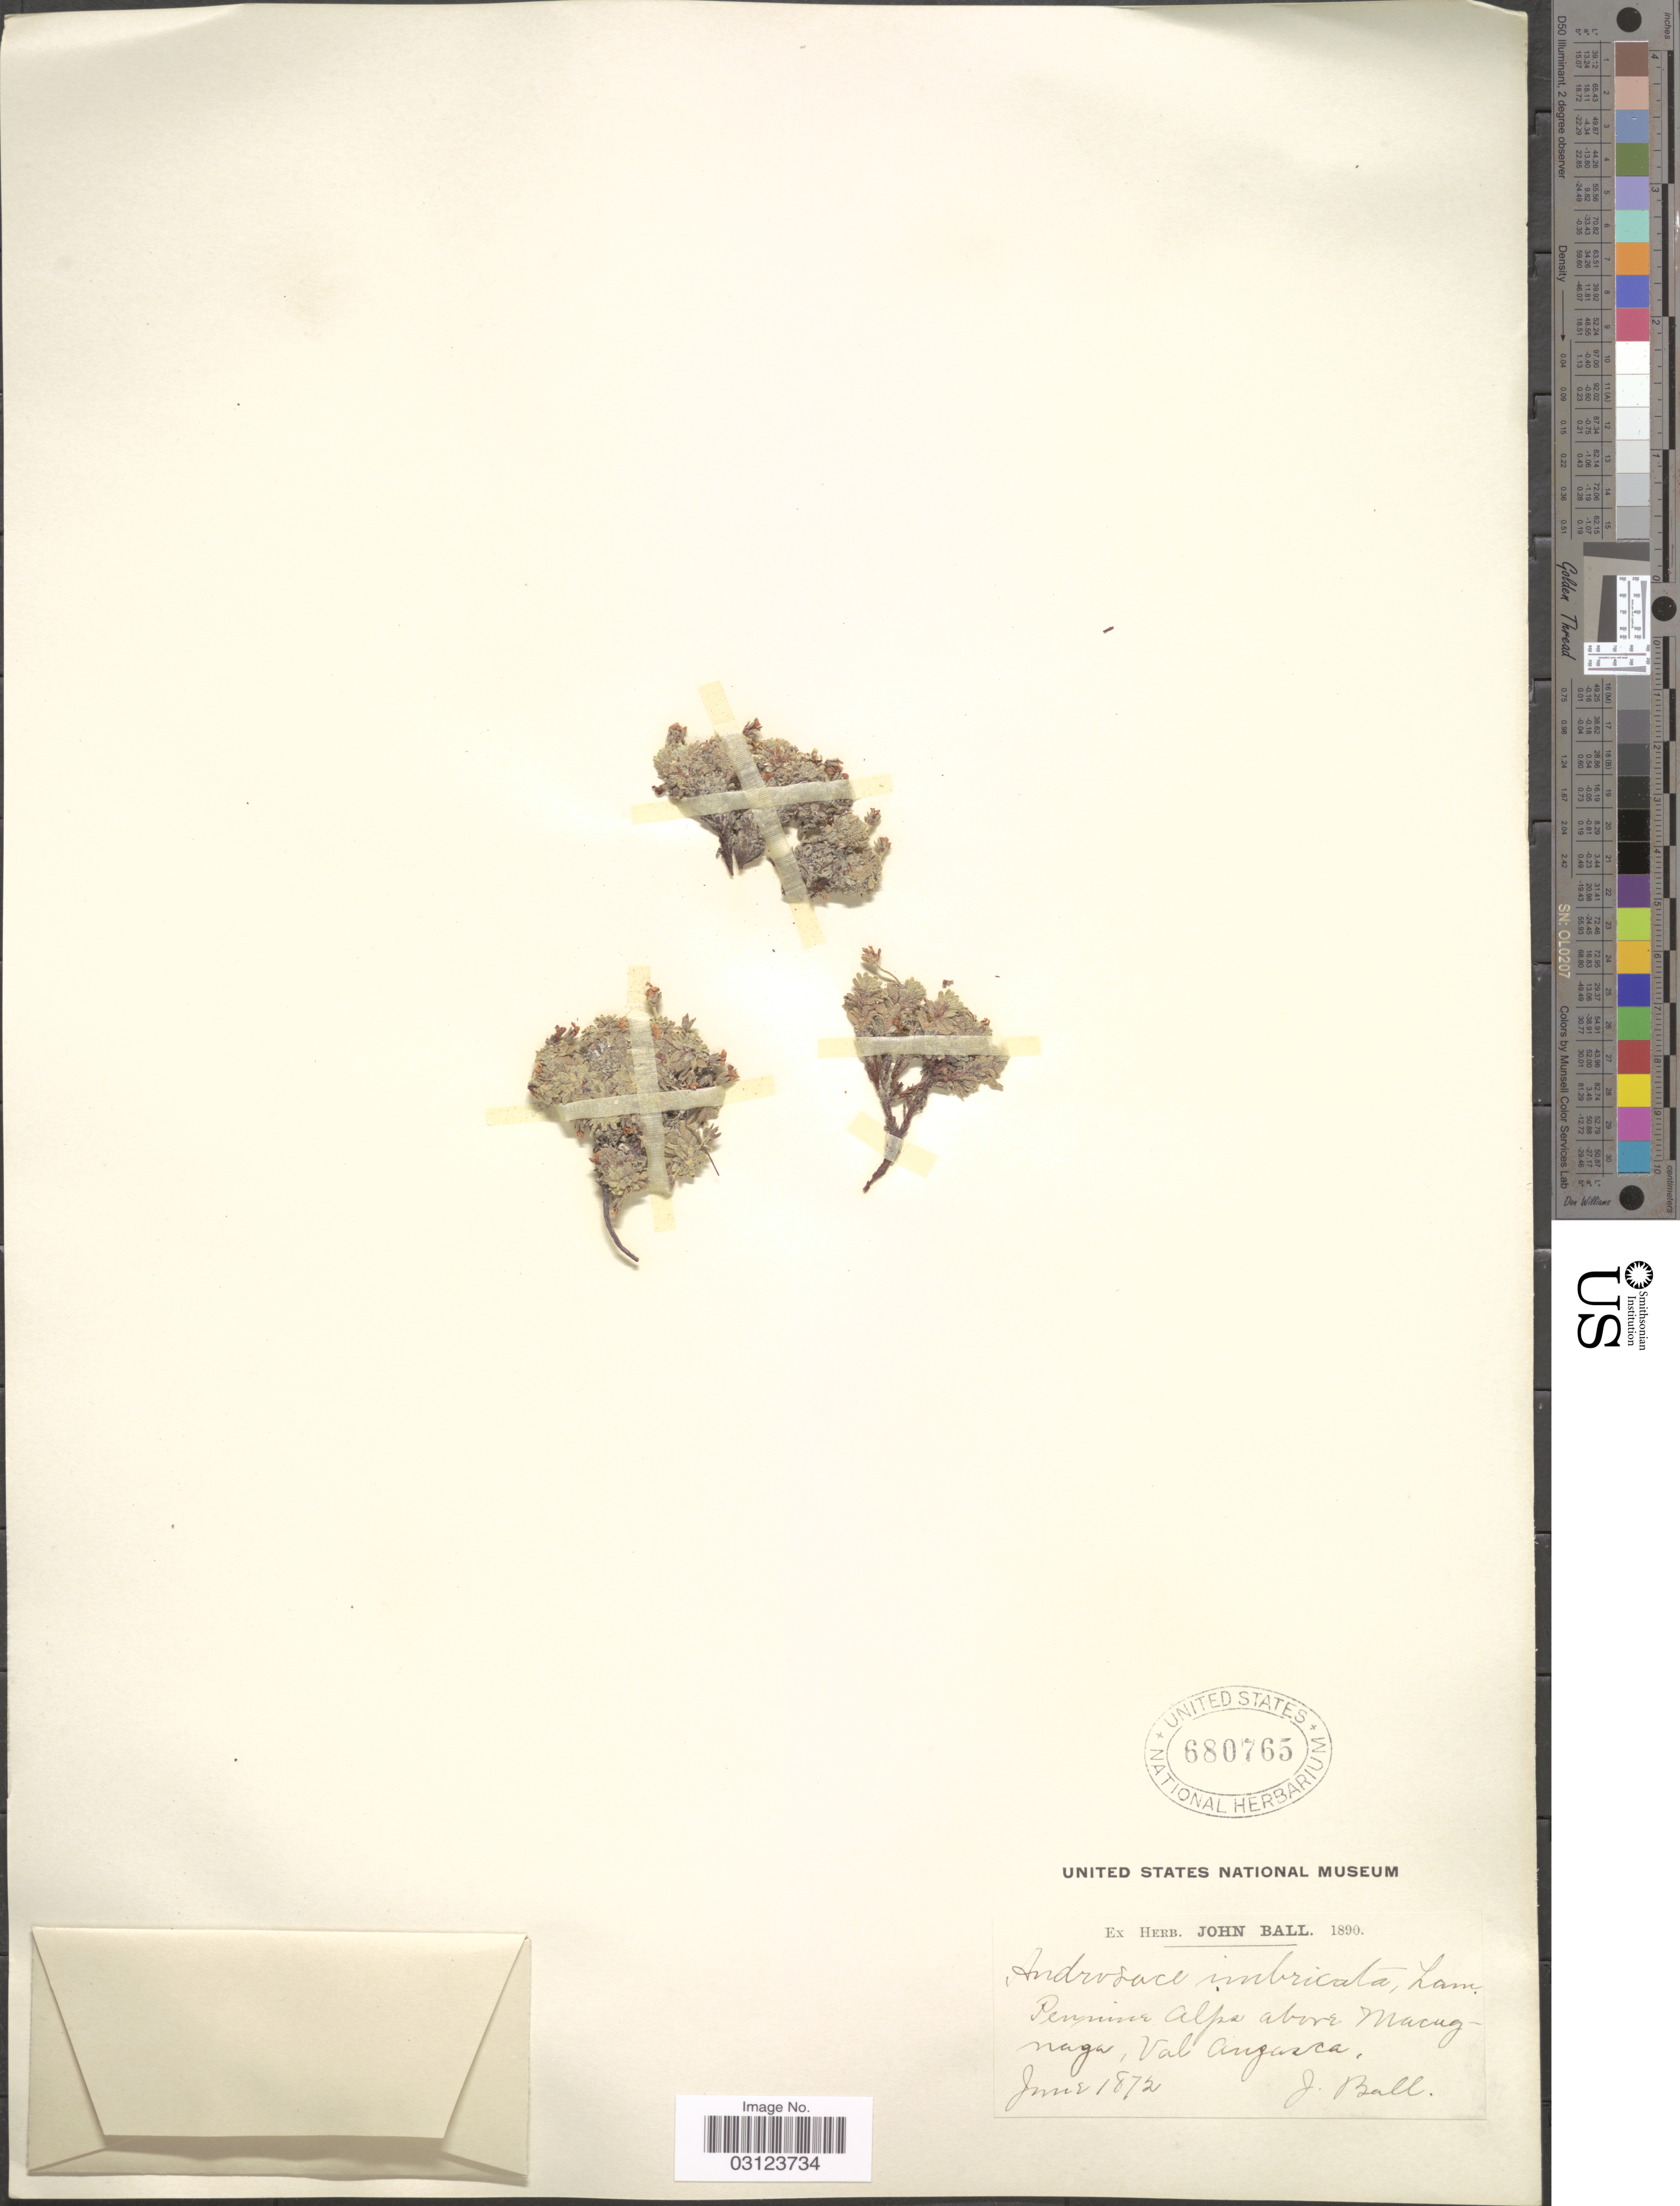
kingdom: Plantae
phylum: Tracheophyta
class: Magnoliopsida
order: Ericales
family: Primulaceae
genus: Androsace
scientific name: Androsace imbricata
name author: Lam.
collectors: J. Ball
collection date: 1872-06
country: Italy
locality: Penuine Alps above Macugnaga, Val Angasca.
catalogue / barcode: US 680765